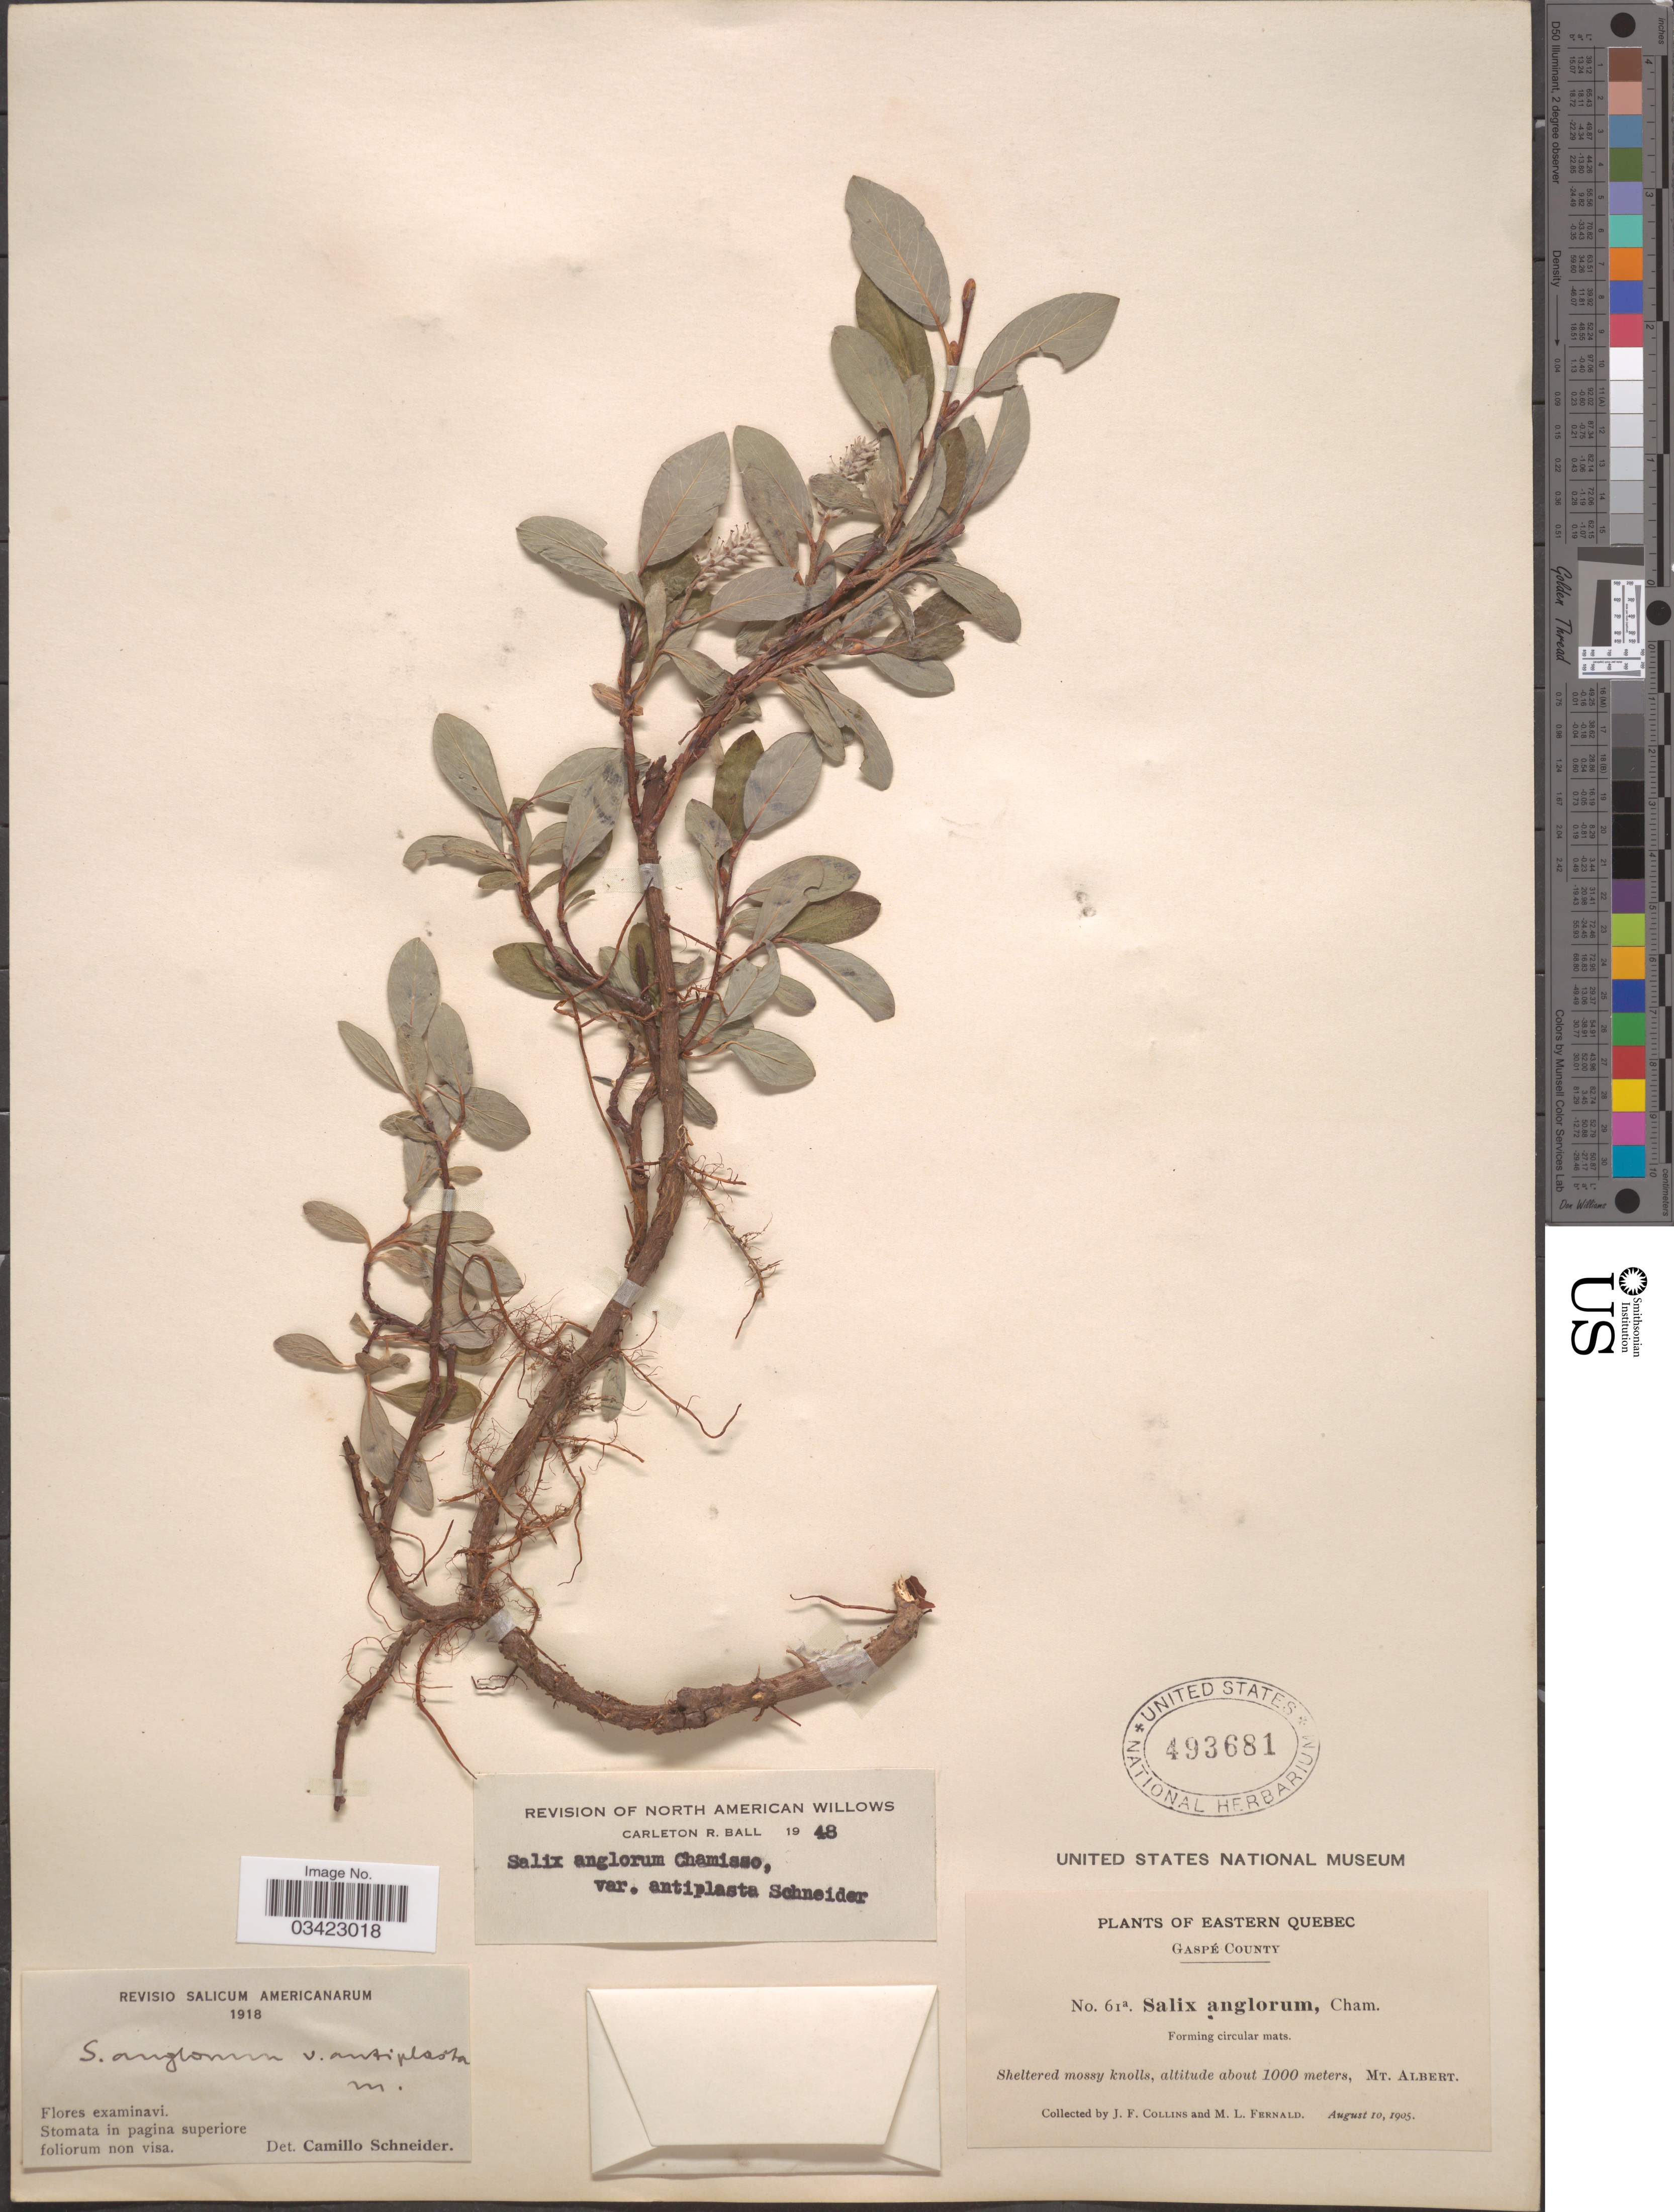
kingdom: Plantae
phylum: Tracheophyta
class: Magnoliopsida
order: Malpighiales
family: Salicaceae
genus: Salix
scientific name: Salix anglorum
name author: Cham.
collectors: J. Collins & M. L. Fernald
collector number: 61a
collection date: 1905-08-10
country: Canada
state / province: Quebec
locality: Eastern Quebec. Gaspé County. Mt. Albert.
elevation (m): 1000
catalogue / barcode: US 493681